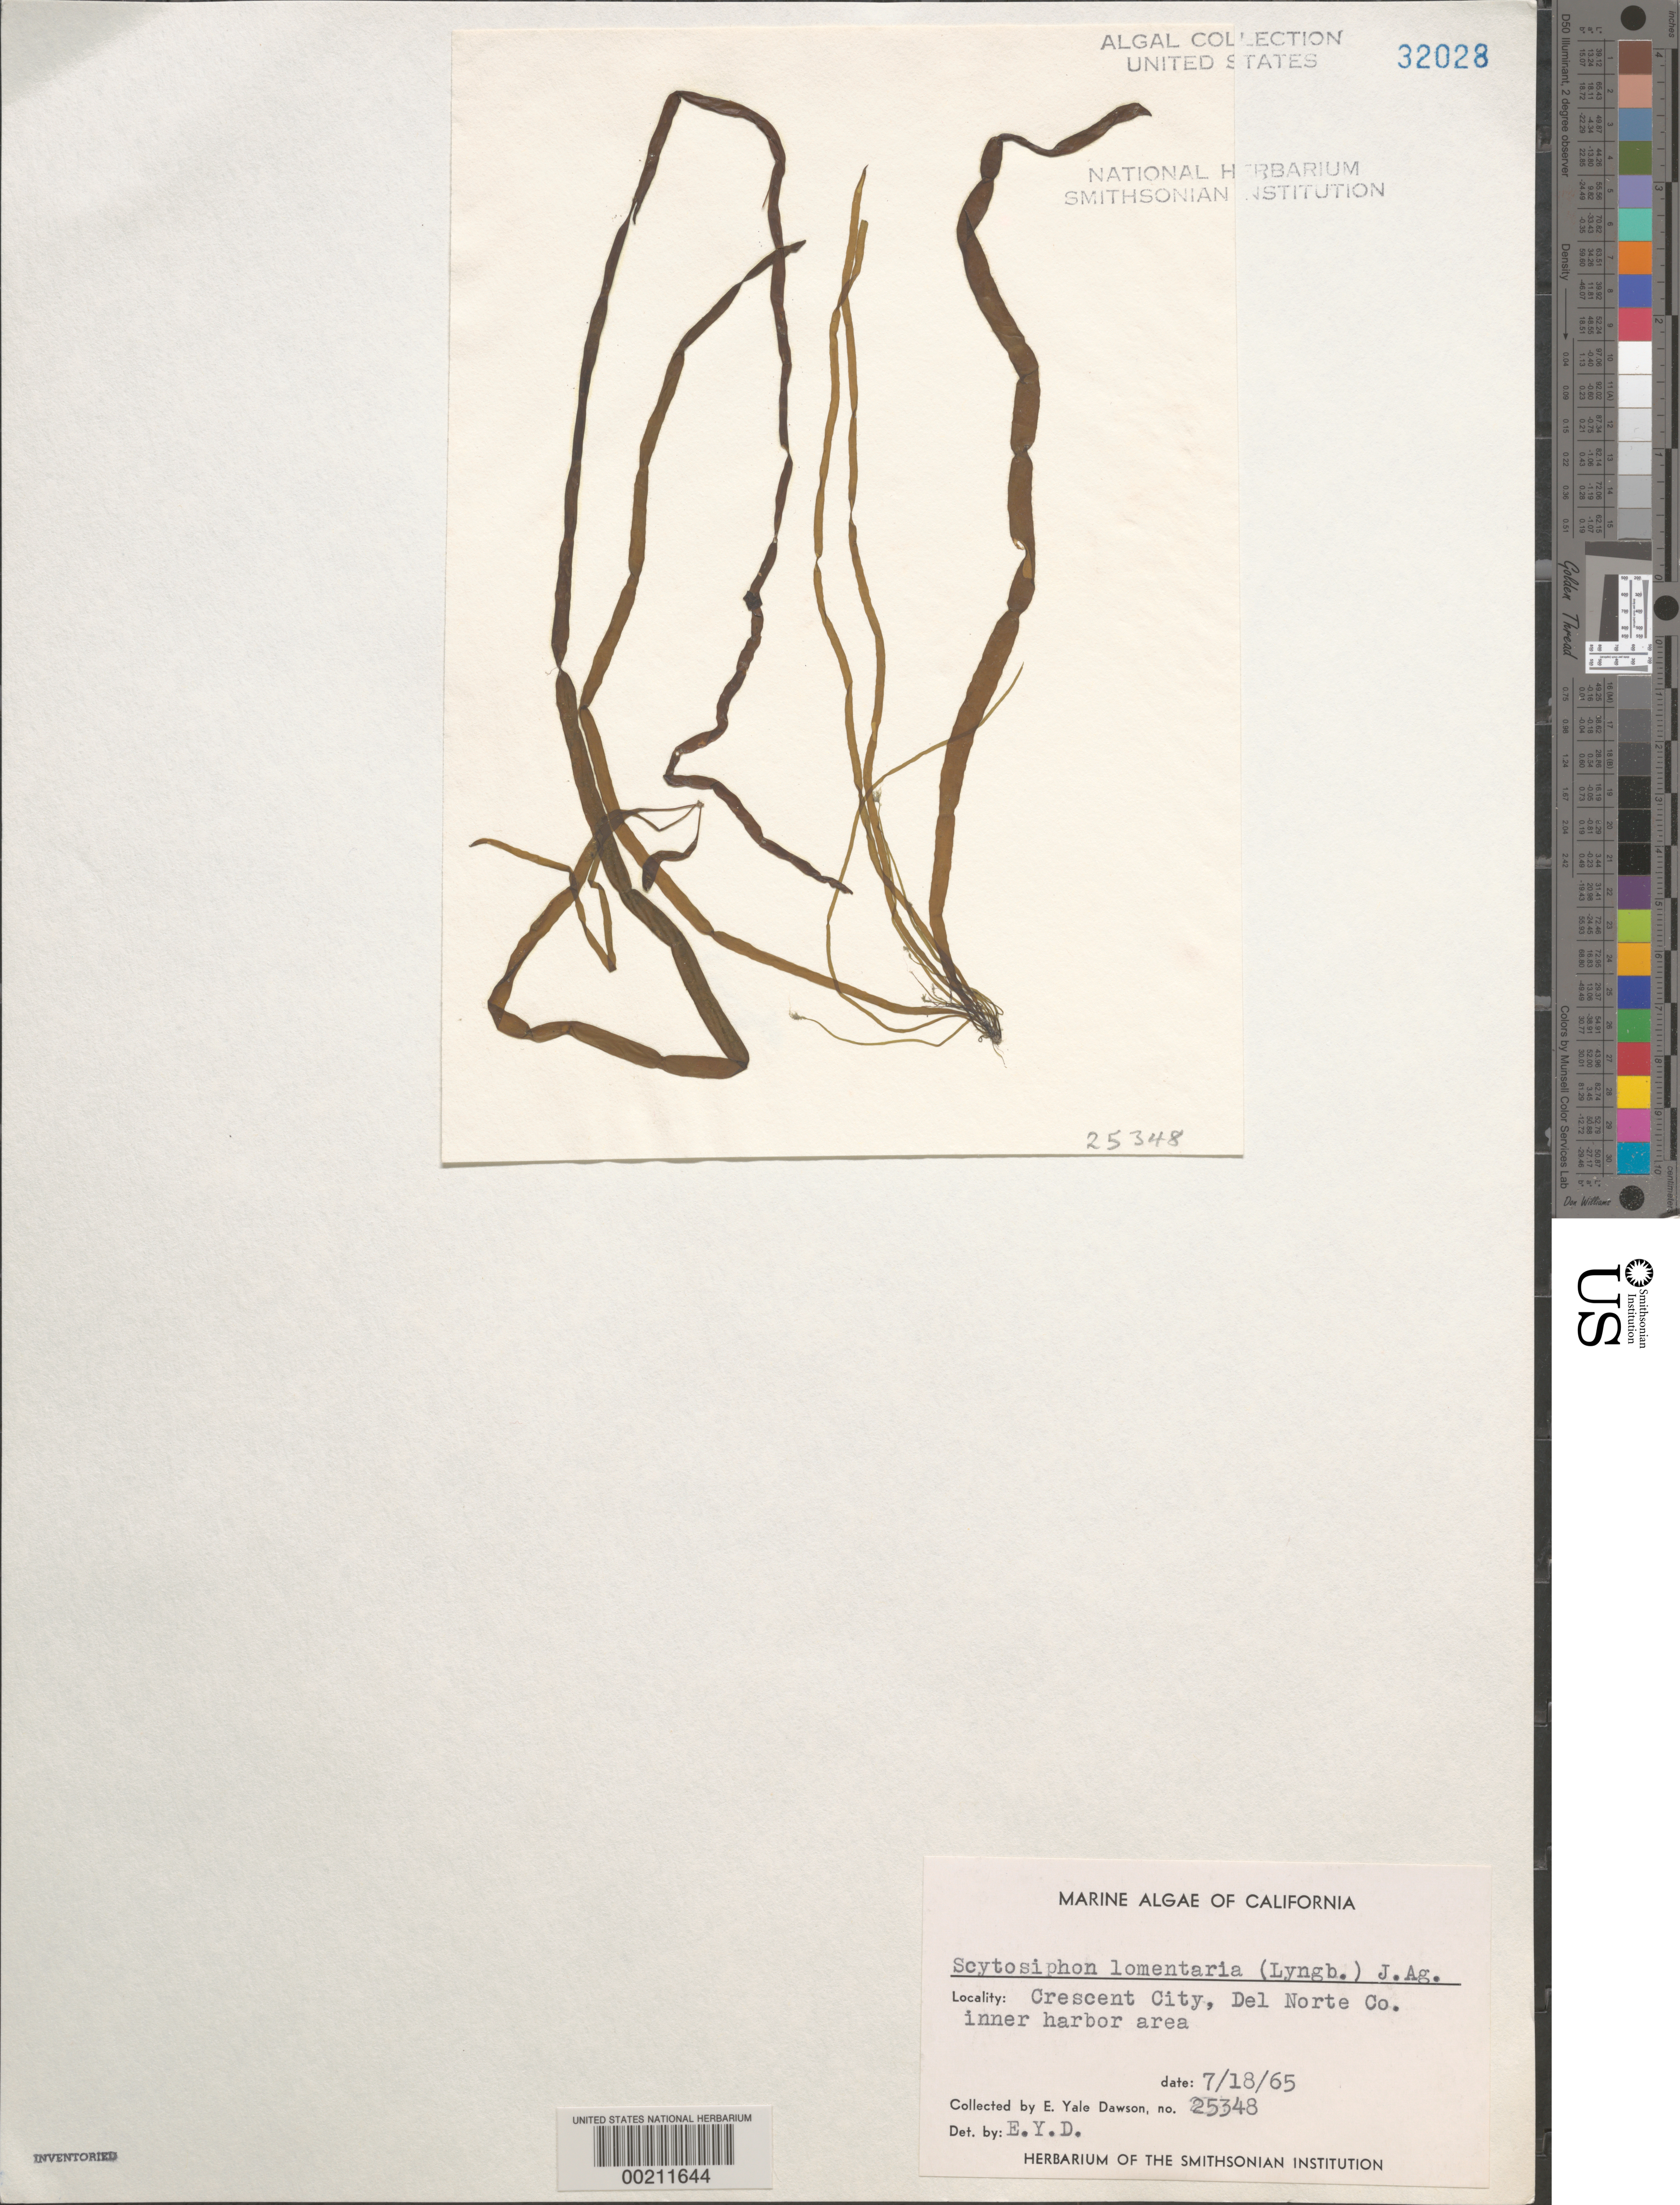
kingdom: Chromista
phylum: Ochrophyta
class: Phaeophyceae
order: Scytosiphonales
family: Scytosiphonaceae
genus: Scytosiphon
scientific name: Scytosiphon lomentaria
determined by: Dawson, E. Y.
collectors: E. Y. Dawson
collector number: EYD 25348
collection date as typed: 18 Jul 1965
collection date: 1965-07-18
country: United States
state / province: California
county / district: Del Norte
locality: Crescent City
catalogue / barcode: US 32028